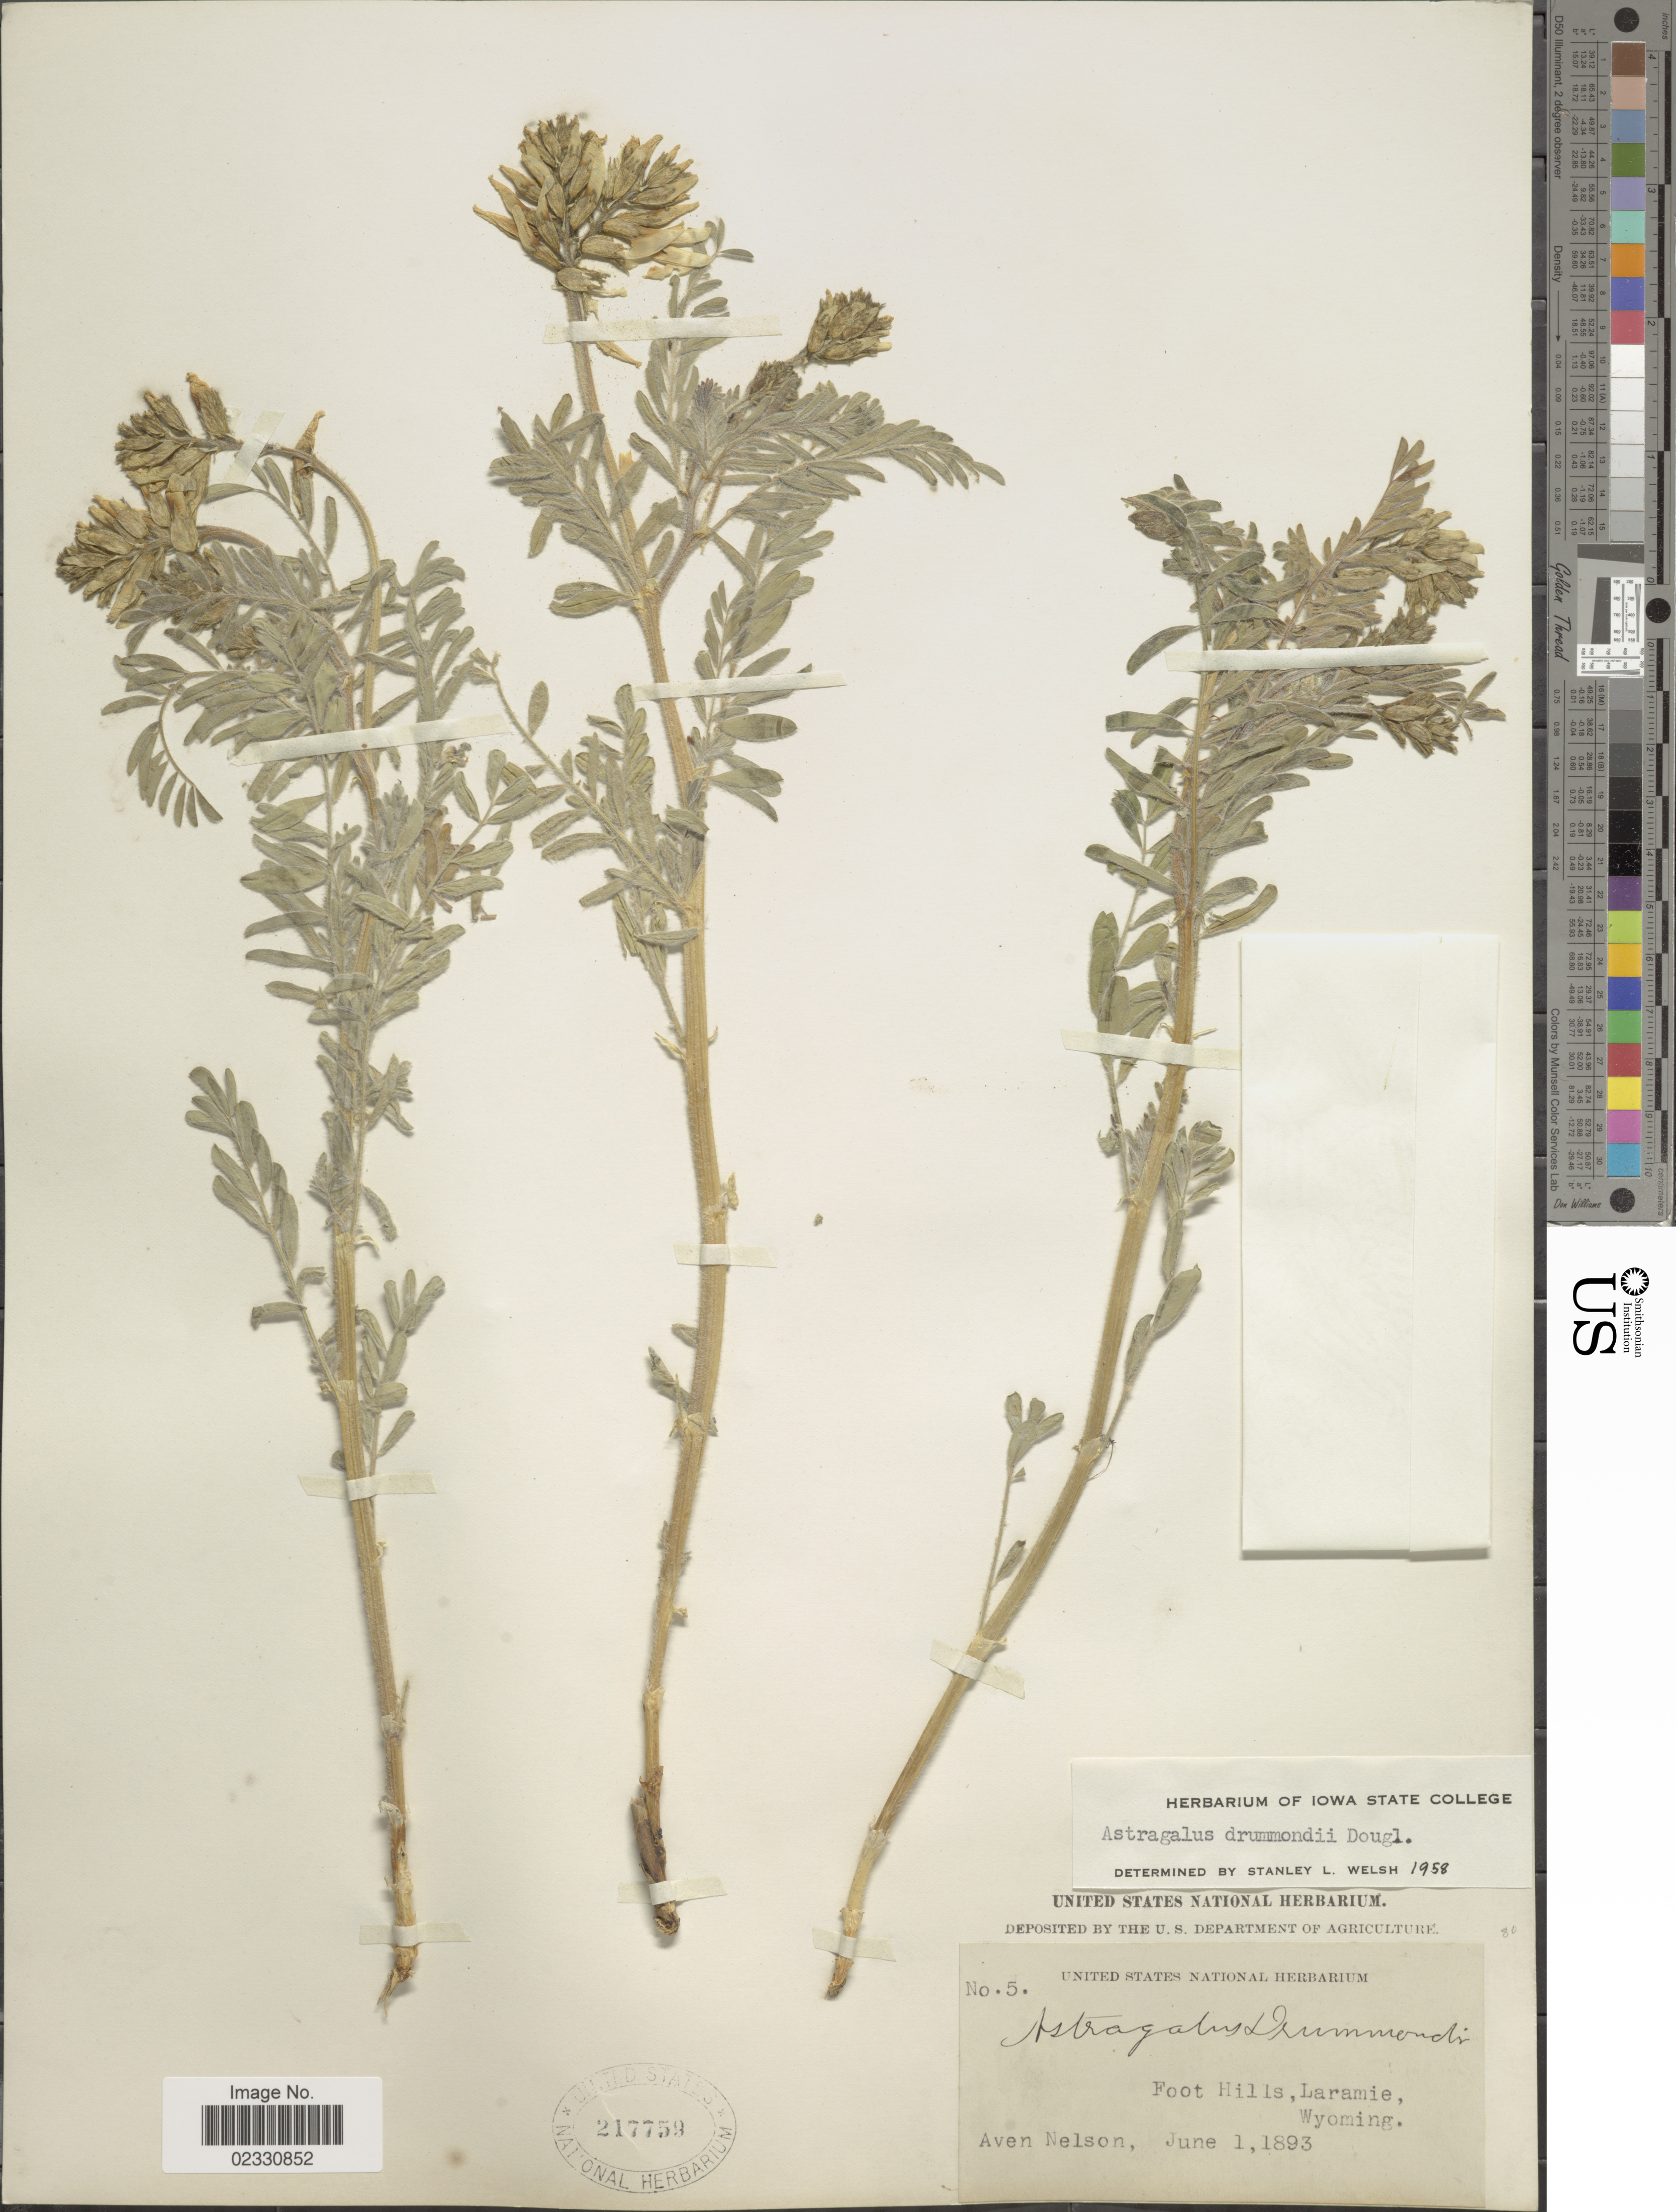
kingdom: Plantae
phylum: Tracheophyta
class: Magnoliopsida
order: Fabales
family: Fabaceae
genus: Astragalus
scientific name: Astragalus drummondii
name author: Hook.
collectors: A. Nelson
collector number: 5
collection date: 1893-06-01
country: United States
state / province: Wyoming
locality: Foot Hills, Laramie.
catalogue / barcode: US 217759